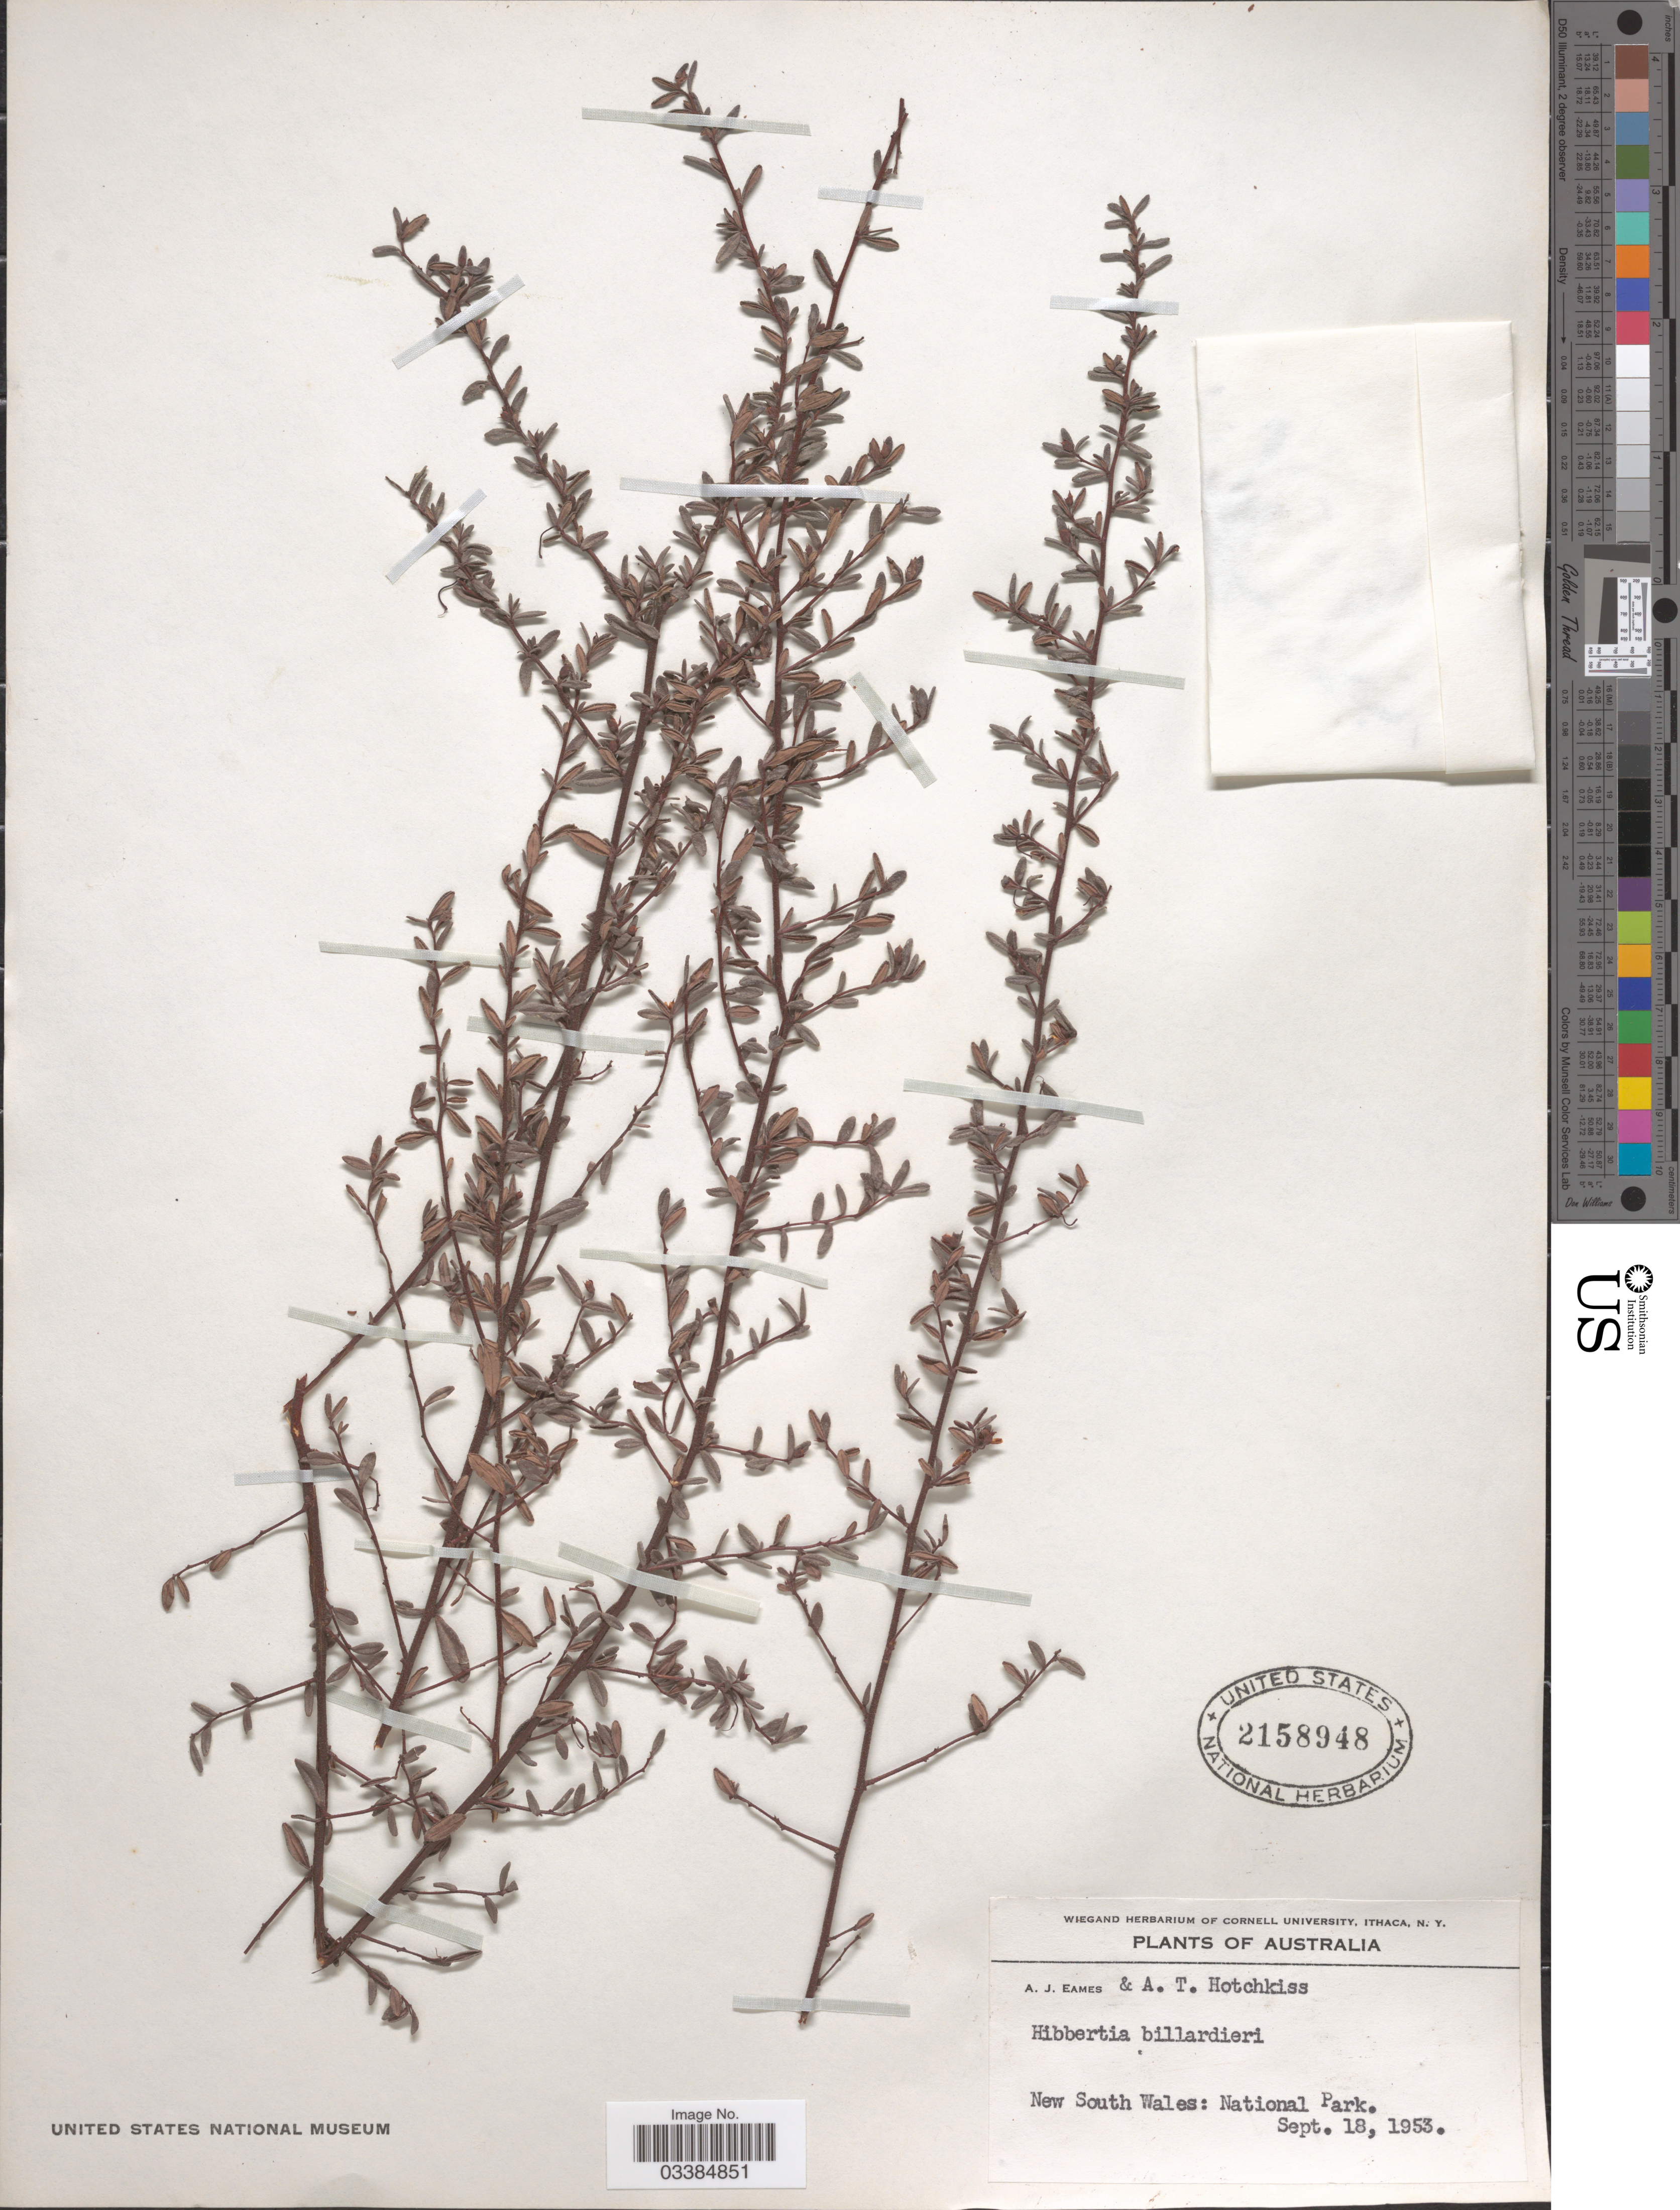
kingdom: Plantae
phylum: Tracheophyta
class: Magnoliopsida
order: Dilleniales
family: Dilleniaceae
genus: Hibbertia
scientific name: Hibbertia billardierei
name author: F. Muell.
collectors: A. J. Eames & A. Hotchkiss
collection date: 1953-09-18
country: Australia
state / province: New South Wales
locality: National Park.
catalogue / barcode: US 2158948